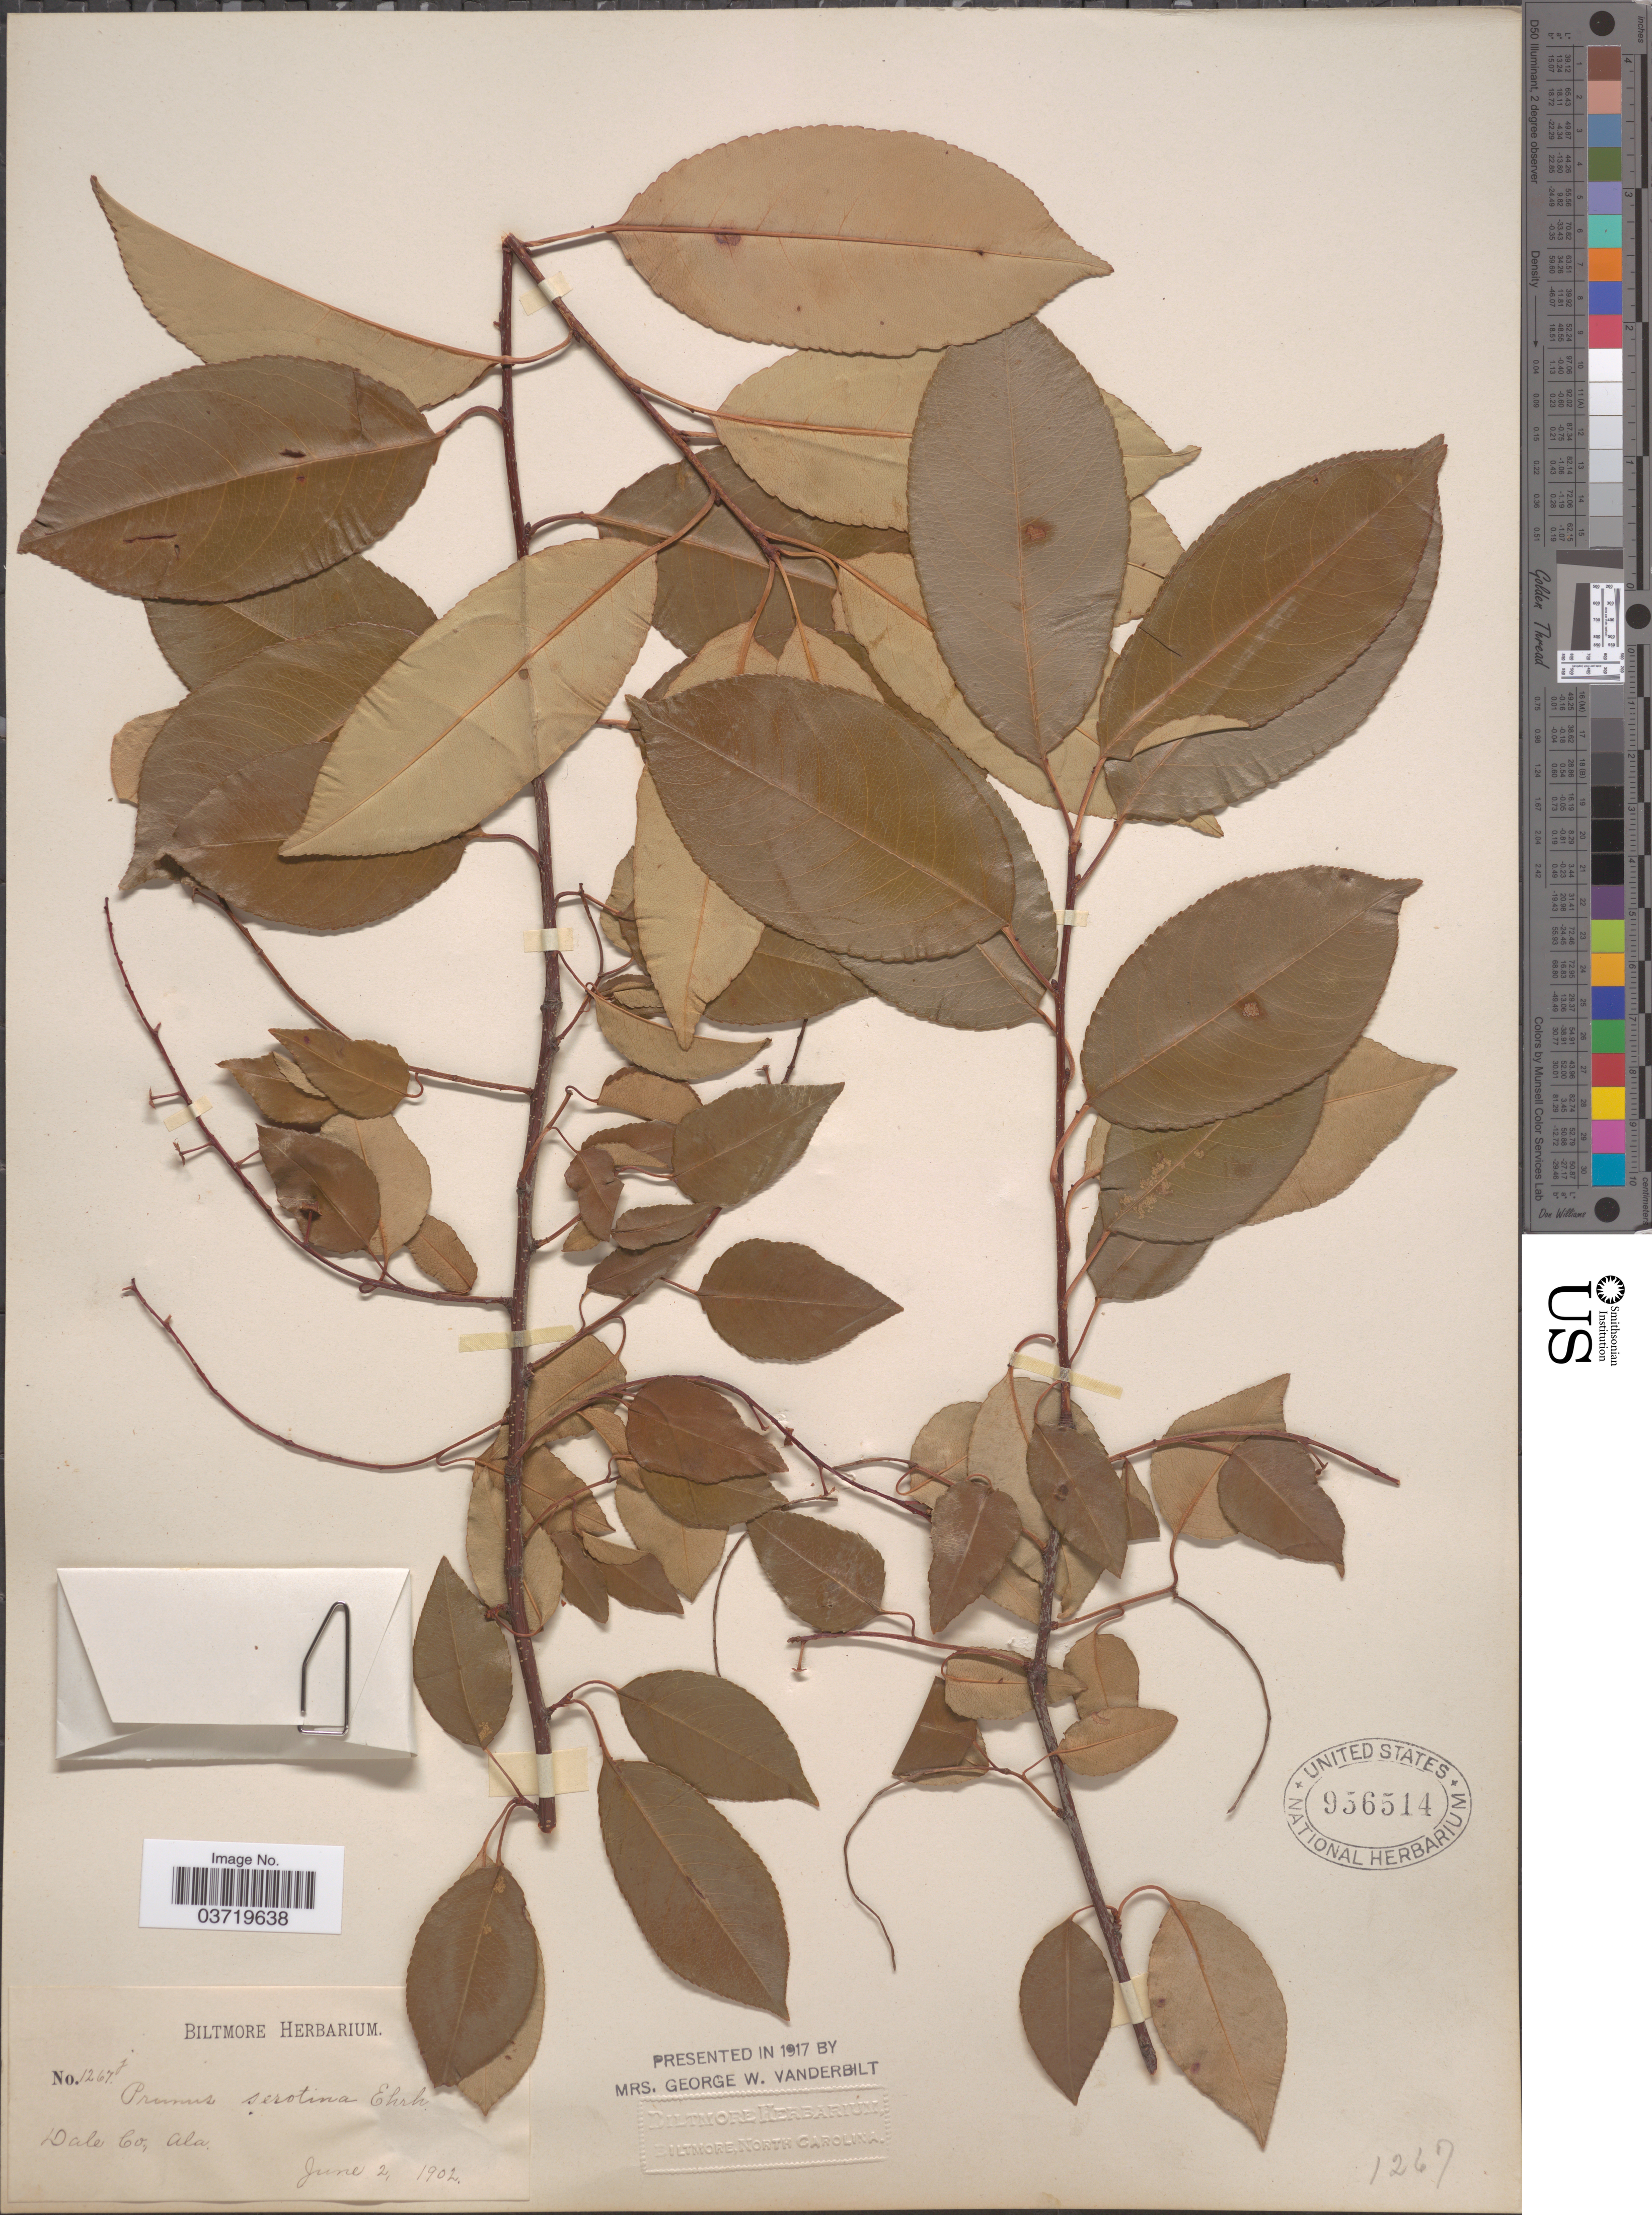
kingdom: Plantae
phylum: Tracheophyta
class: Magnoliopsida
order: Rosales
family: Rosaceae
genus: Prunus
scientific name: Prunus serotina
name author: Ehrh.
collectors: ex herb. Biltmore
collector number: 1267j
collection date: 1902-06-02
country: United States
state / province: Alabama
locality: Dale Co.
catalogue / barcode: US 956514